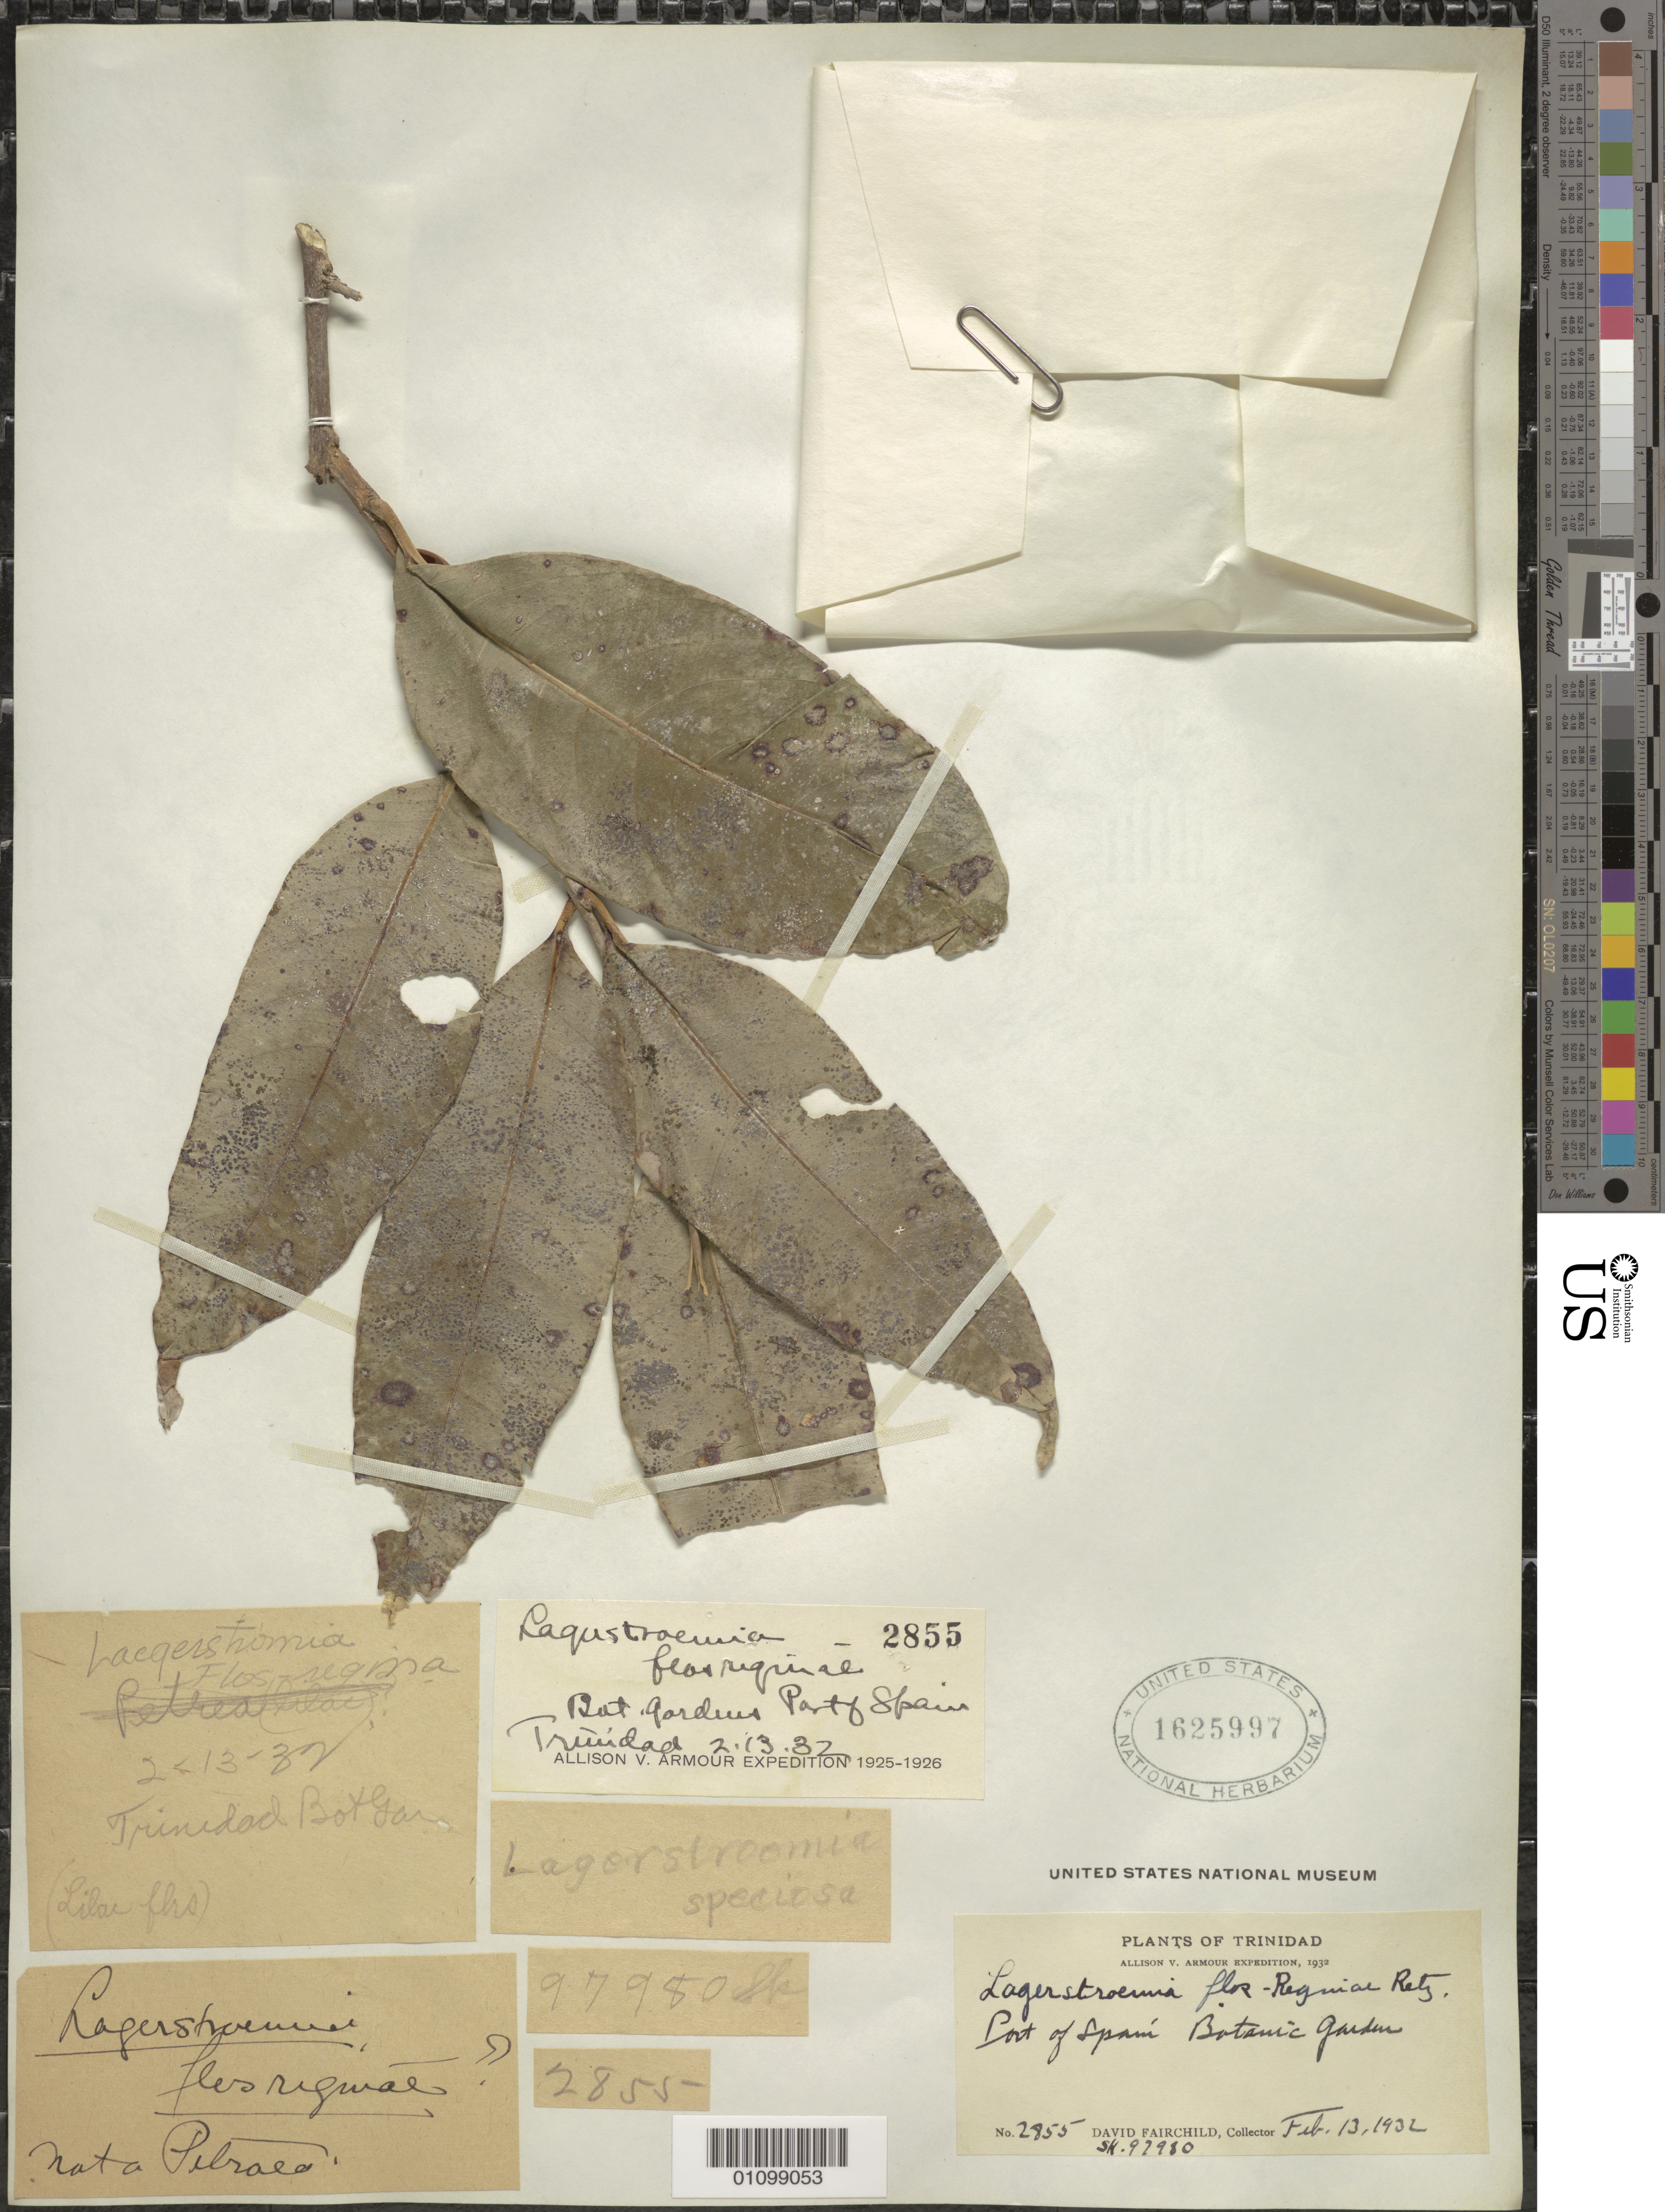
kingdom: Plantae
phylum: Tracheophyta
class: Magnoliopsida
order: Myrtales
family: Lythraceae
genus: Lagerstroemia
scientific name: Lagerstroemia speciosa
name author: (L.) Pers.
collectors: D. Fairchild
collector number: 2855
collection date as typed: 13 Feb 1932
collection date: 1932-02-13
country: Trinidad and Tobago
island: Trinidad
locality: Port of Spain Botanic Garden.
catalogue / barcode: US 1625997